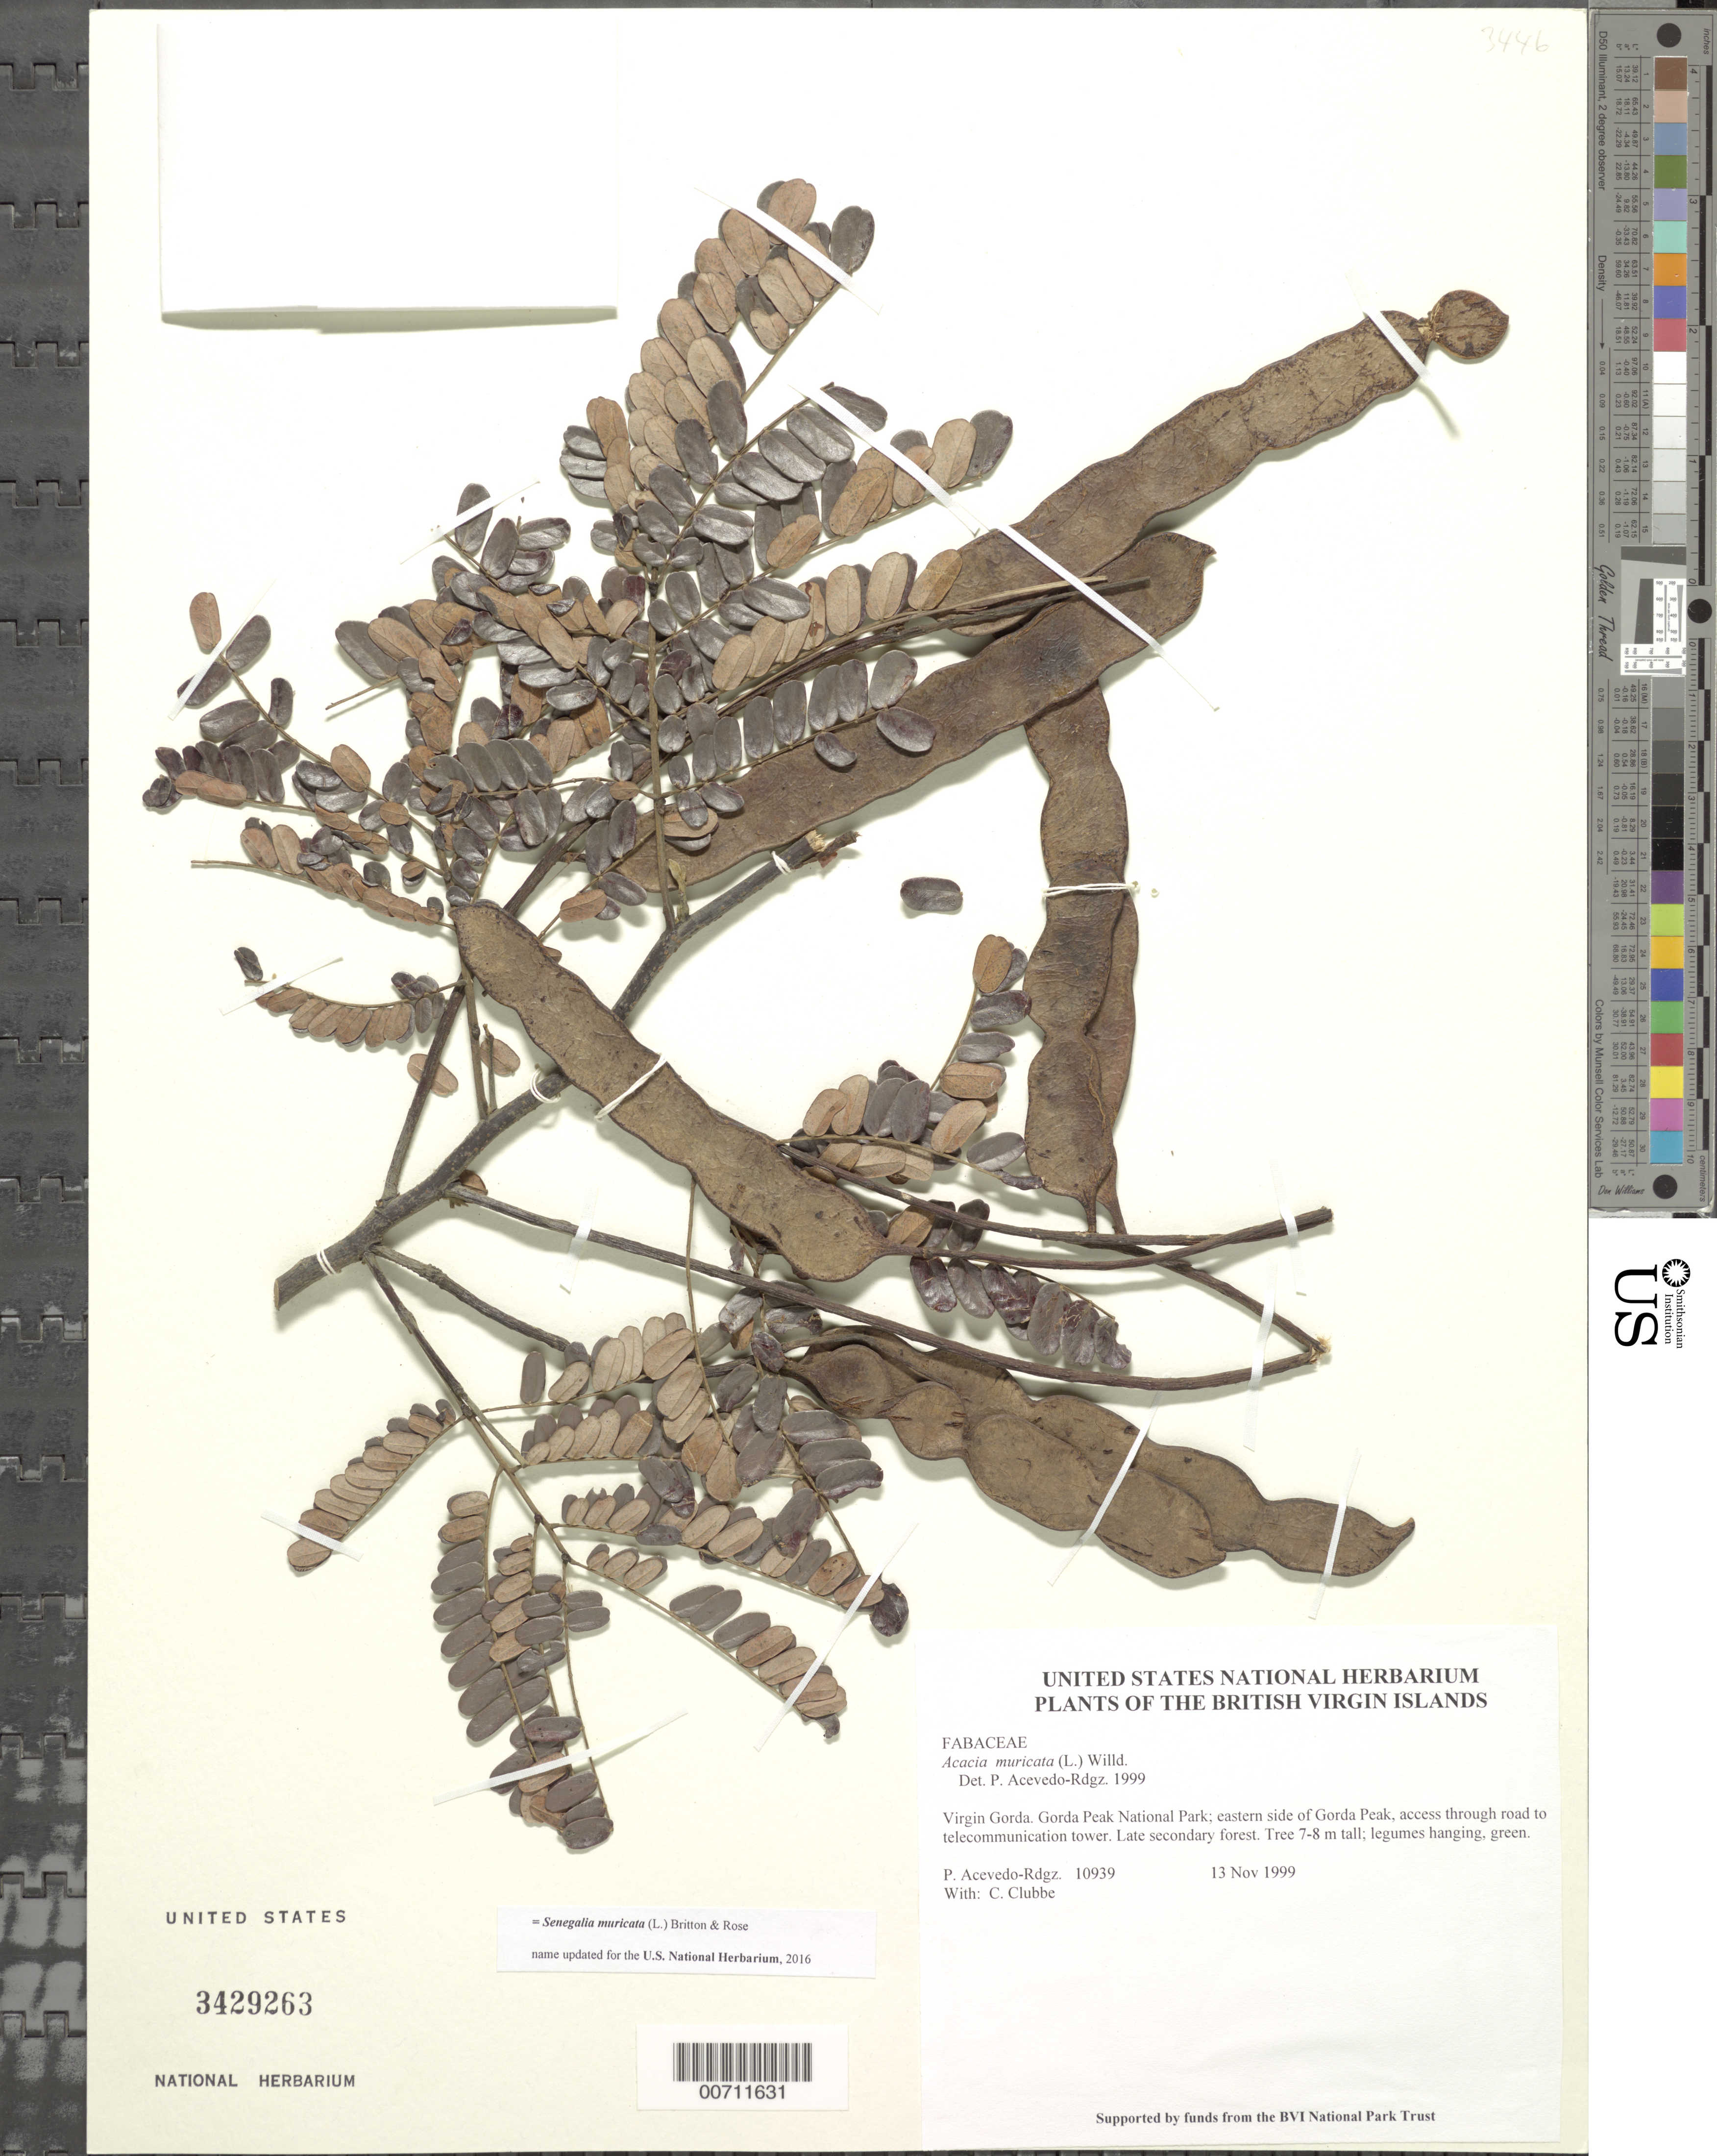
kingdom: Plantae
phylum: Tracheophyta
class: Magnoliopsida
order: Fabales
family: Fabaceae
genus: Parasenegalia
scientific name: Parasenegalia muricata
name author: (L.) Seigler & Ebinger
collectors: P. Acevedo-Rodr., C. Clubbe, M. Gillman & C. Hankamer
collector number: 10939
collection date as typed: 13 Nov 1999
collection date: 1999-11-13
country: British Virgin Islands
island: Virgin Gorda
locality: Gorda Peak National Park; eastern side of Gorda Peak, access through road to telecommunication tower.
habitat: Late secondary forest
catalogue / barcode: US 3429263